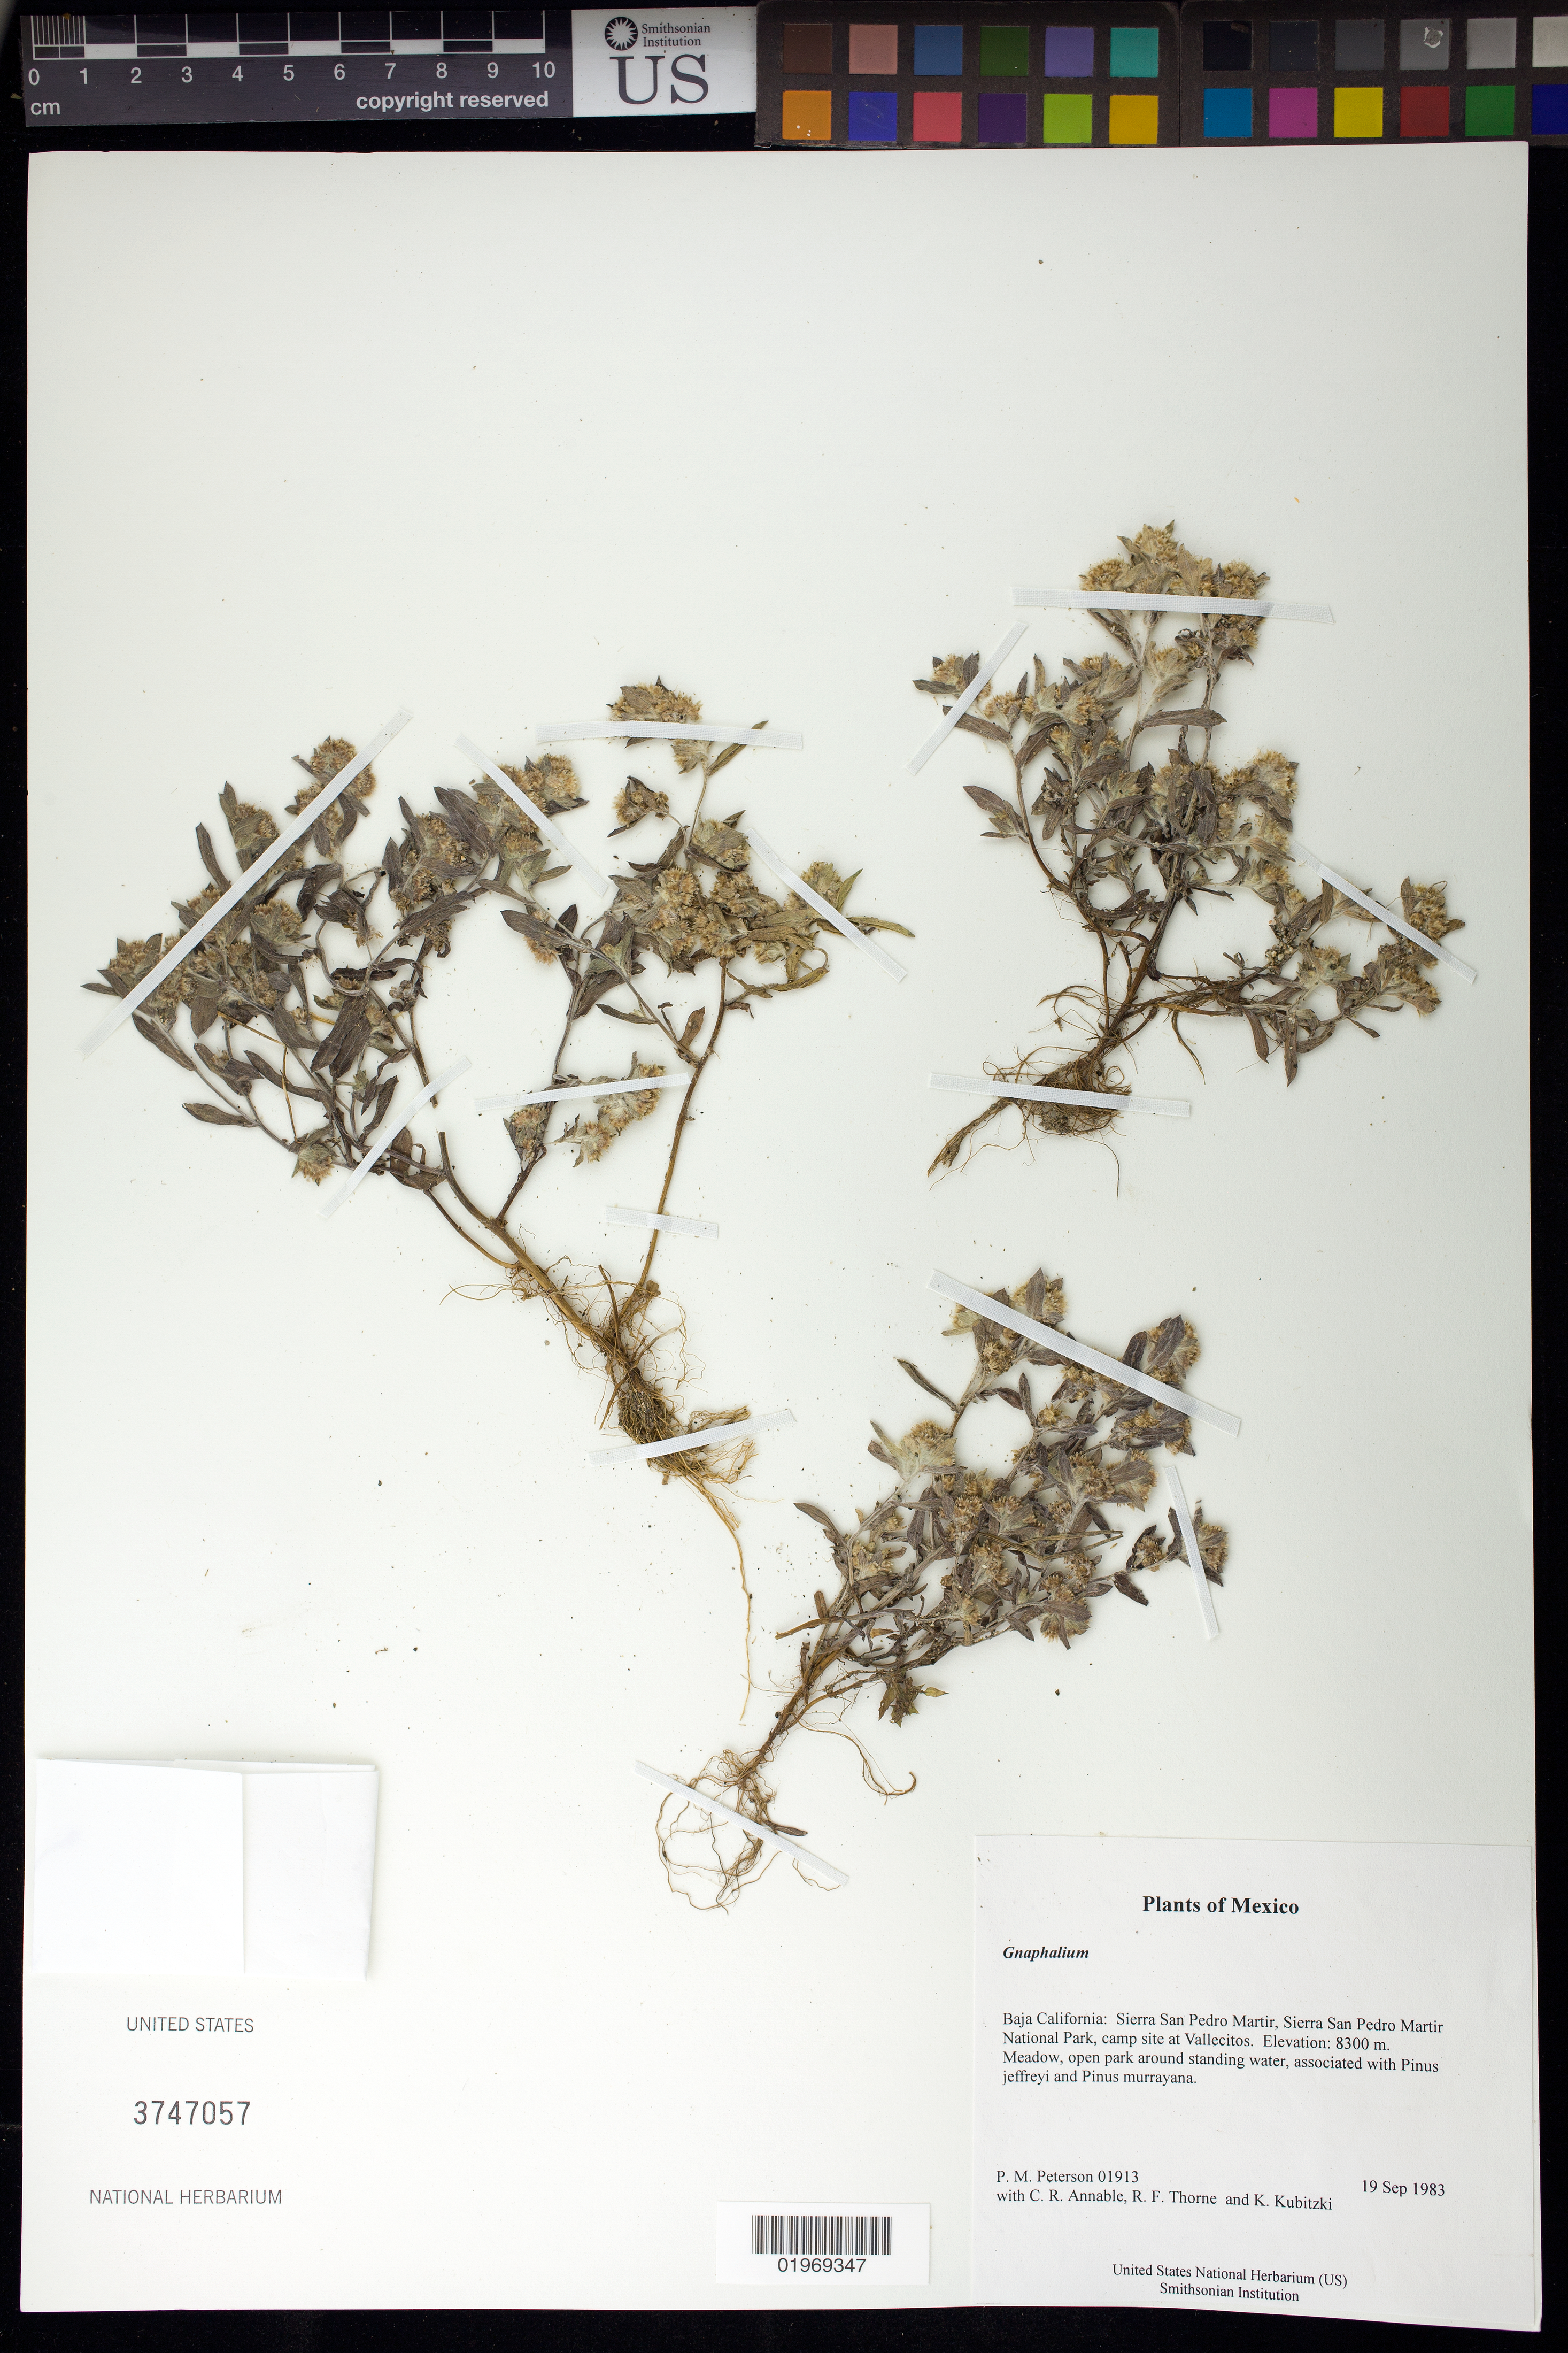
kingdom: Plantae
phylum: Tracheophyta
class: Magnoliopsida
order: Asterales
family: Asteraceae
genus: Gnaphalium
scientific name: Gnaphalium sp.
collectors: P. M. Peterson, C. R. Annable, R. F. Thorne & K. Kubitzki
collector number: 01913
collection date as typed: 19 Sep 1983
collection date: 1983-09-19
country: Mexico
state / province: Baja California Norte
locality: Sierra San Pedro Martir, Sierra San Pedro Martir National Park, camp site at Vallecitos.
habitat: Meadow, open park around standing water, associated with Pinus jeffreyi and Pinus murrayana.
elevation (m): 8300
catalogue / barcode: US 3747057